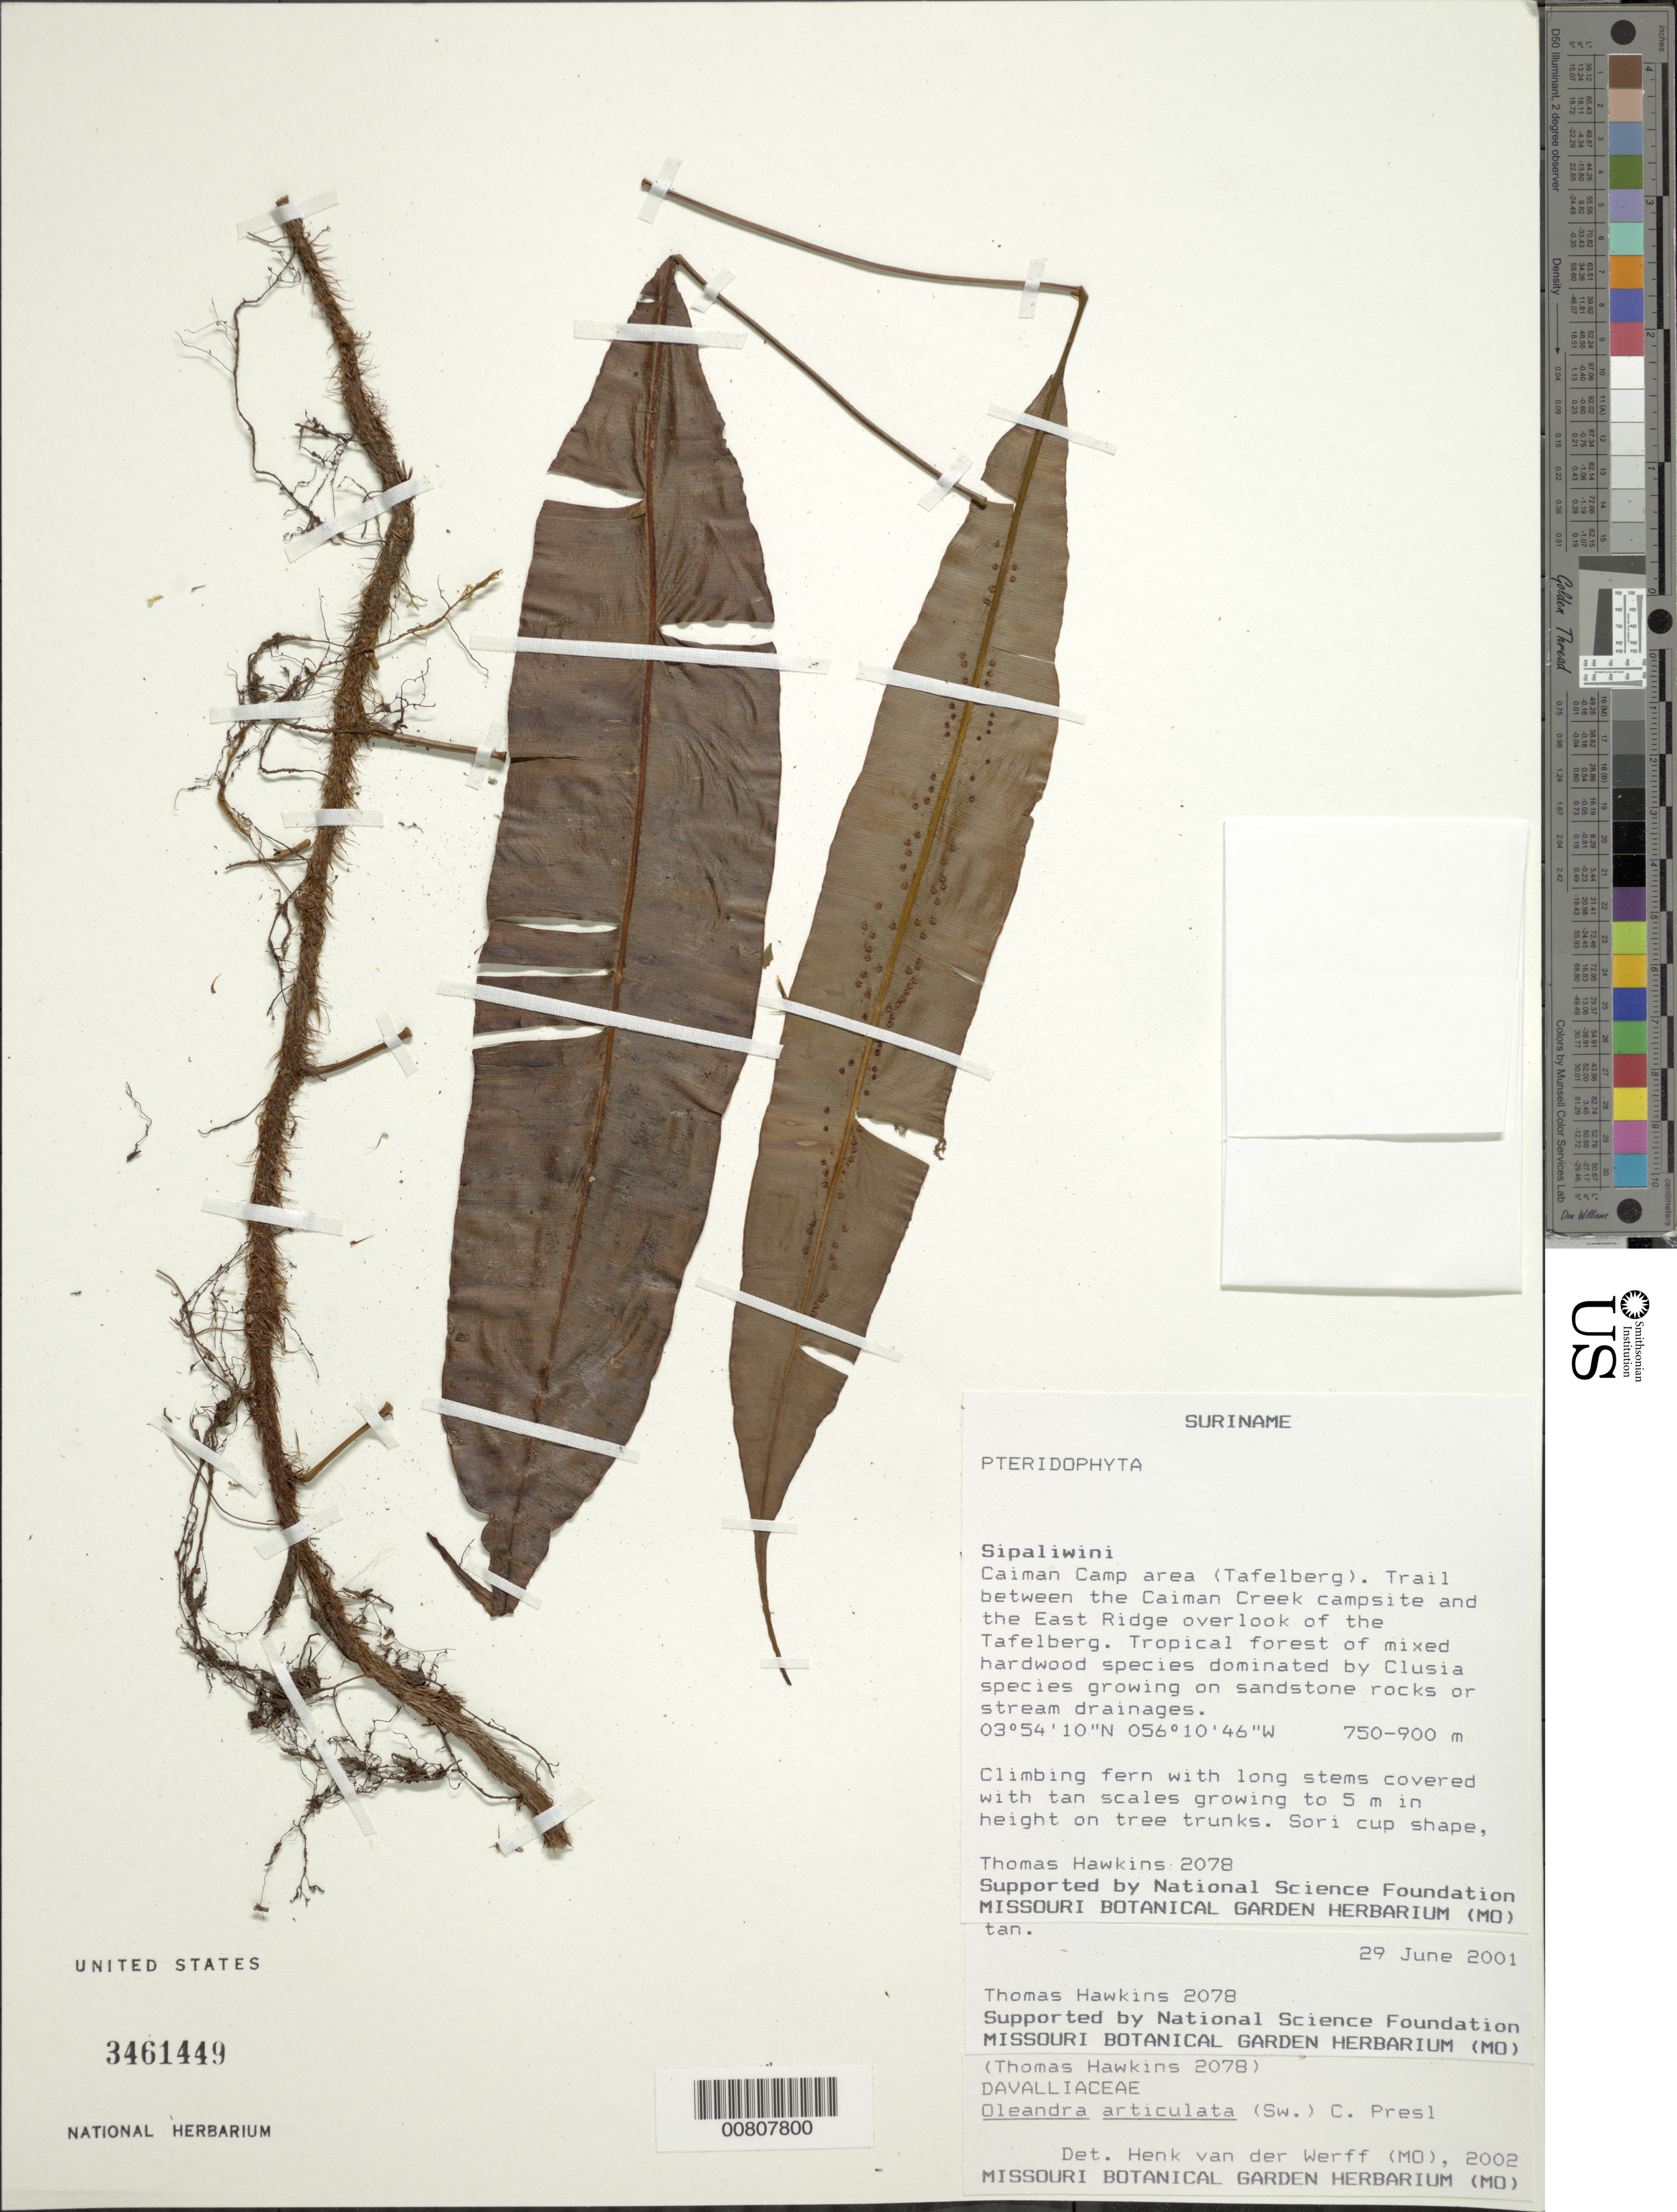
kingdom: Plantae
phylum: Tracheophyta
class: Polypodiopsida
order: Polypodiales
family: Oleandraceae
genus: Oleandra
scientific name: Oleandra articulata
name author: (Sw.) C. Presl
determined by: van der Werff, H., (MO), Missouri Botanical Garden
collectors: T. Hawkins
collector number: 2078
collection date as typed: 29-Jun-01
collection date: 2001-06-29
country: Suriname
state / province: Sipaliwini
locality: Tafelberg (Table Mountain), Caiman Camp area, trail between the Caiman Creek campsite and the East Ridge overlook of the Tafelberg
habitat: Tropical forest of mixed hardwood species dominated by Clusia species growing on sandstone rocks or stream drainages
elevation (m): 750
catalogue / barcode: US 3461449